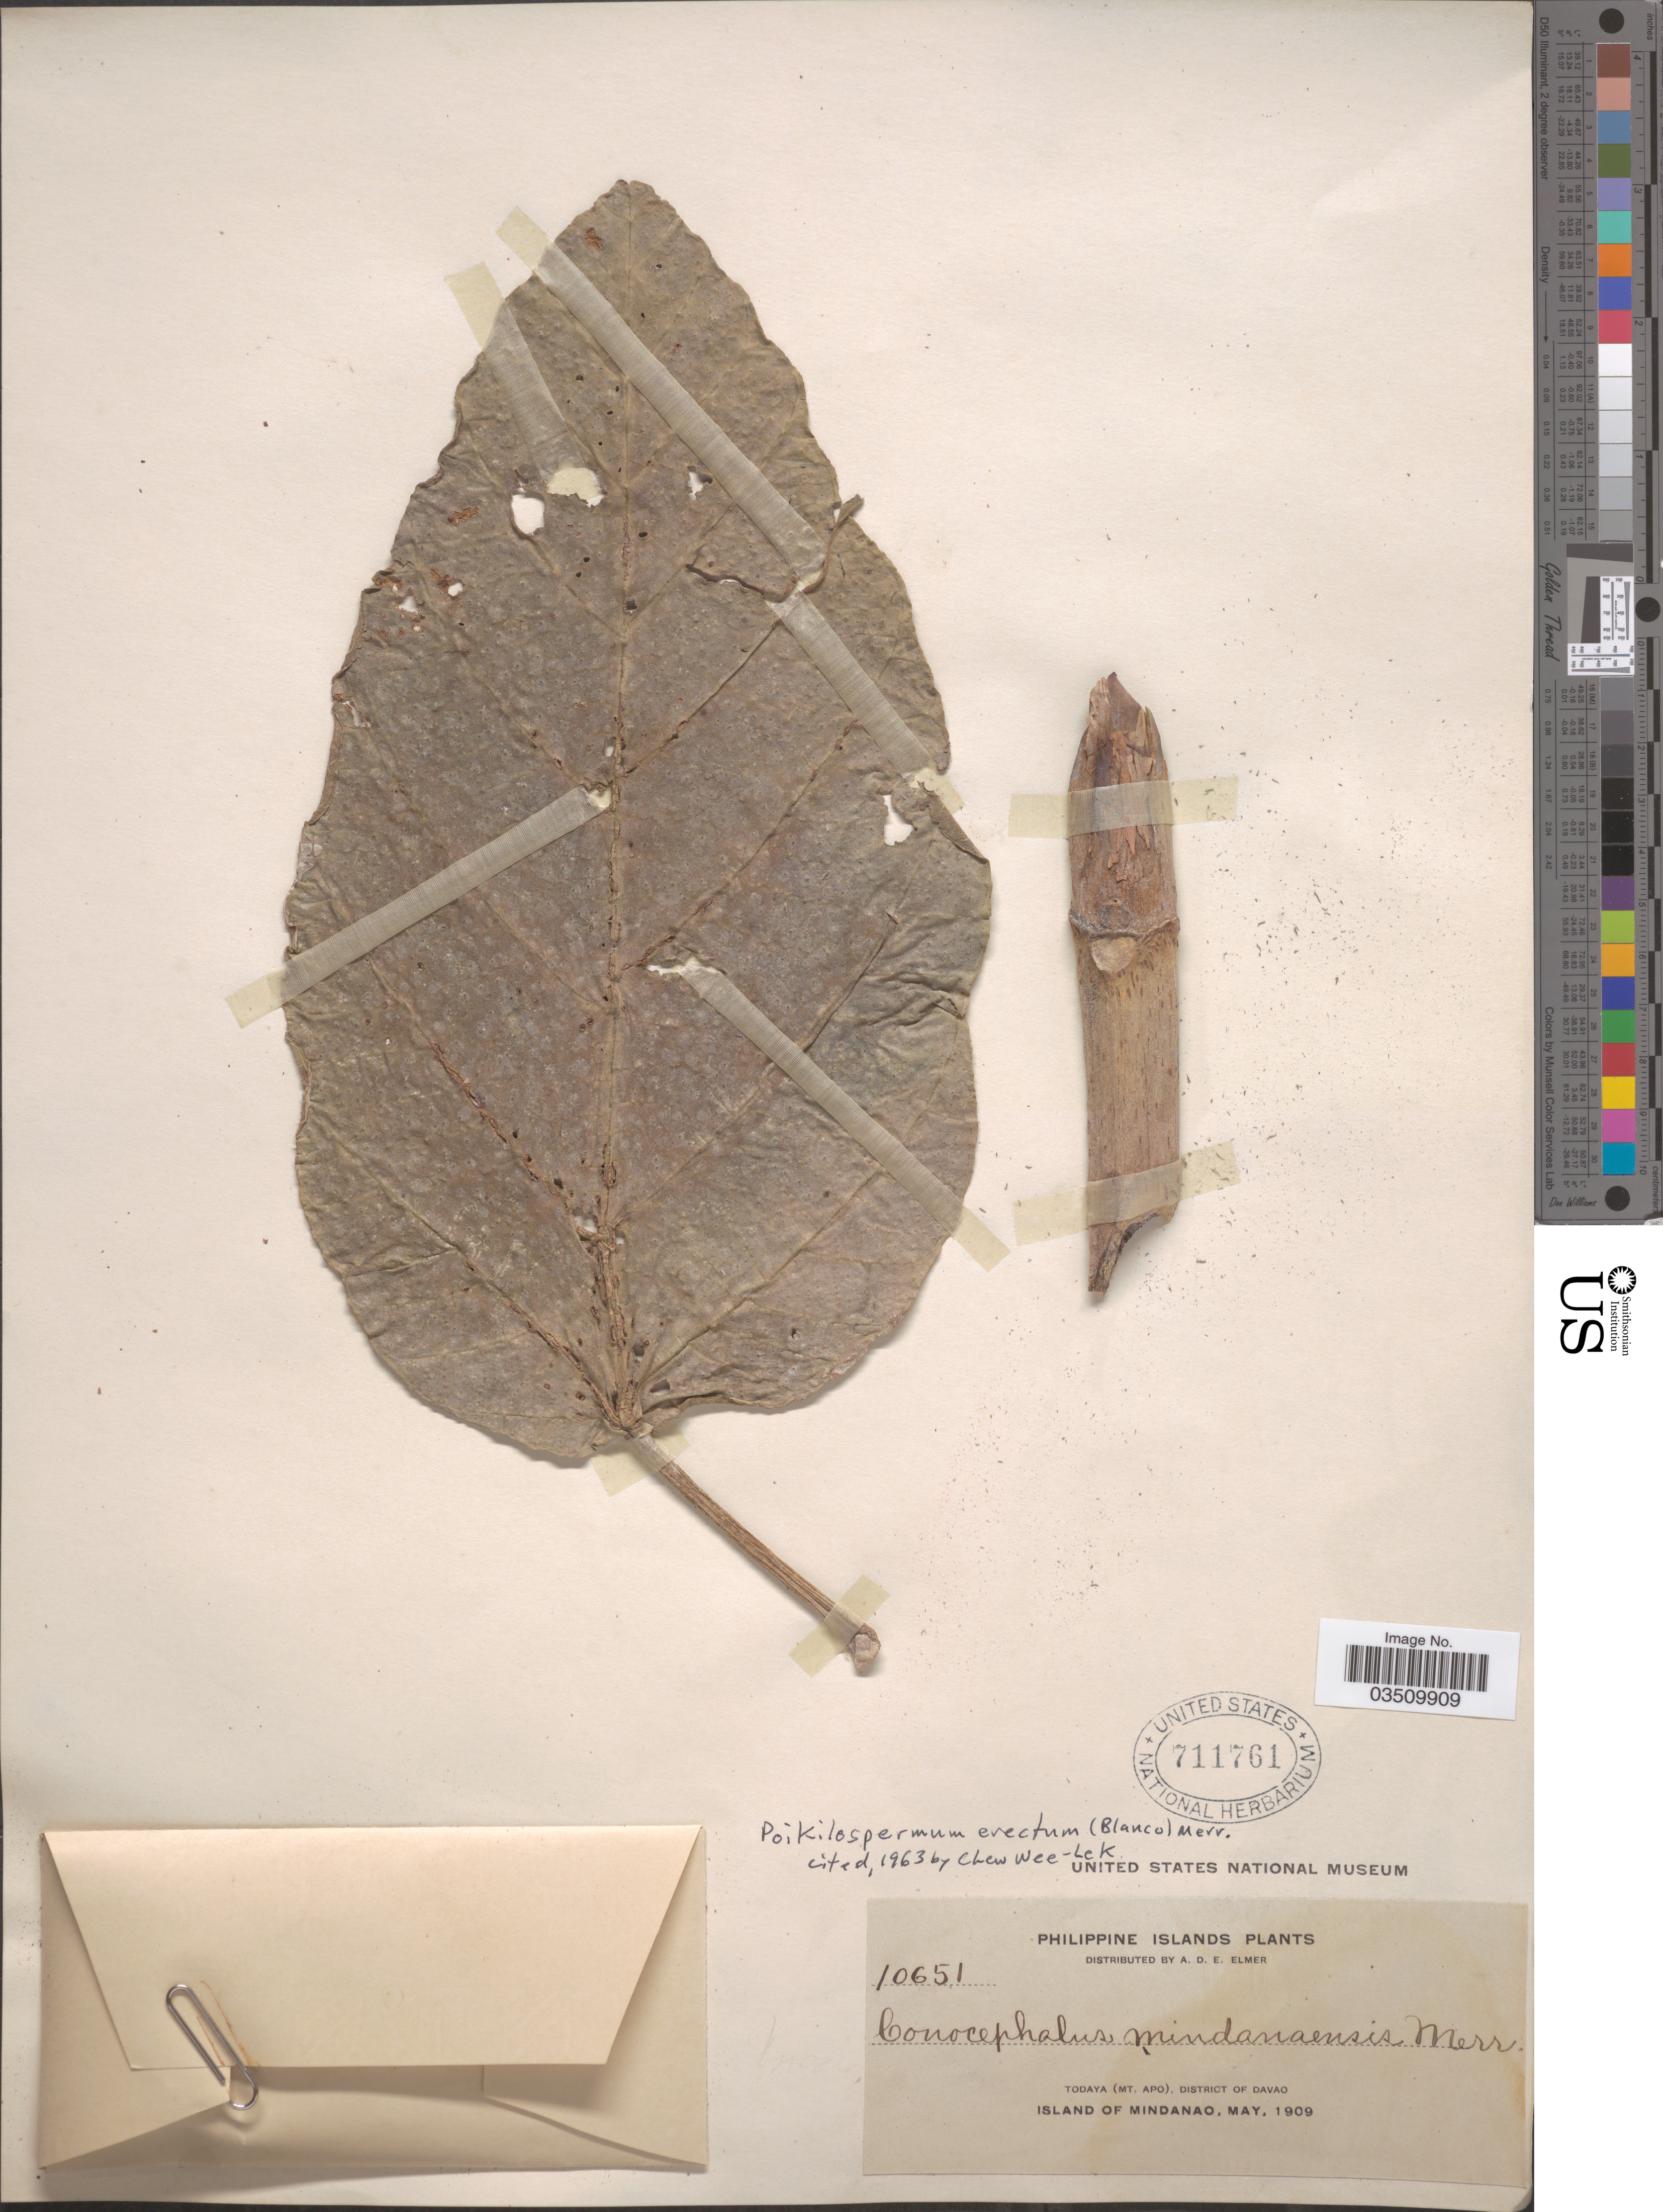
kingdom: Plantae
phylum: Tracheophyta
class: Magnoliopsida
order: Rosales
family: Urticaceae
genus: Poikilospermum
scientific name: Poikilospermum erectum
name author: (Blanco) Merr.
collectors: A. D. E. Elmer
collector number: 10651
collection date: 1909-05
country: Philippines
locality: Philippine Islands. Todaya (Mt. Apo), District of Davao, Island of Mindanao.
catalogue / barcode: US 711761